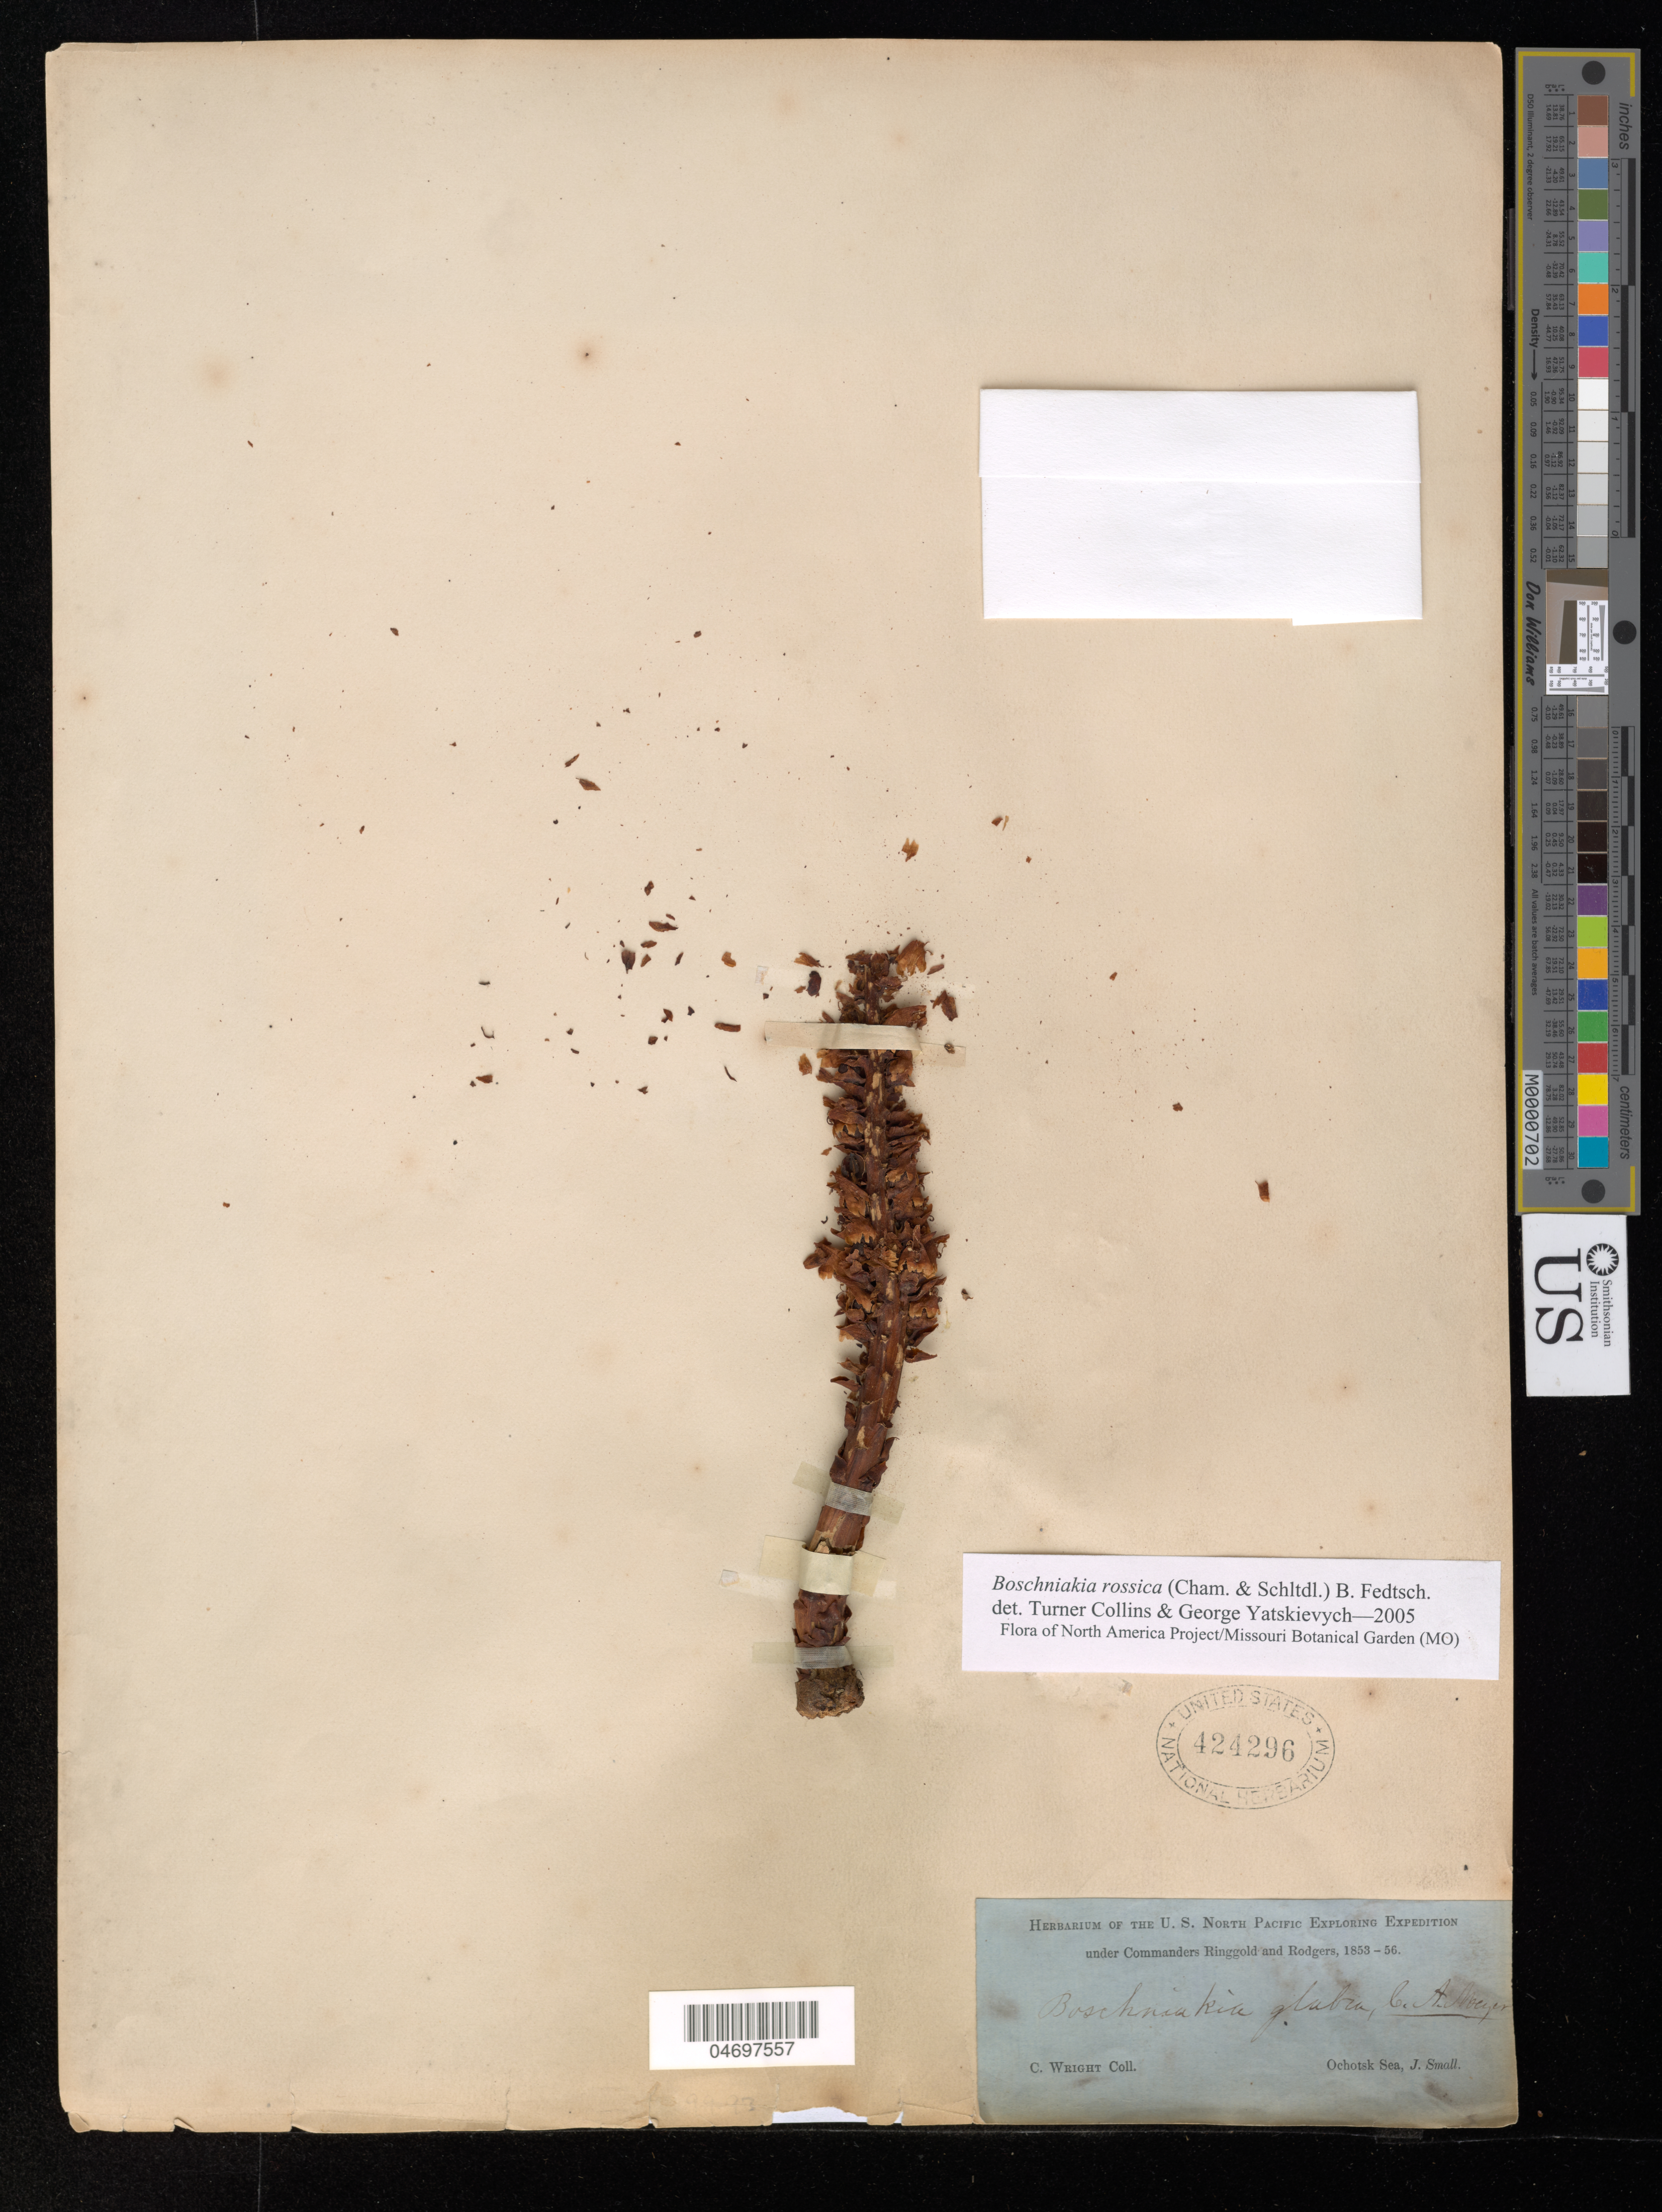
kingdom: Plantae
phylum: Tracheophyta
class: Magnoliopsida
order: Lamiales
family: Orobanchaceae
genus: Boschniakia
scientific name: Boschniakia rossica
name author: (Cham. & Schltdl.) B. Fedtsch.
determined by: Collins, L. T.; Yatskievych, G. A.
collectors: C. Wright & J. Small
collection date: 1853/1856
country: Japan / Russian Federation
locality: Ochotsk Sea.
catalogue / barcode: US 424296